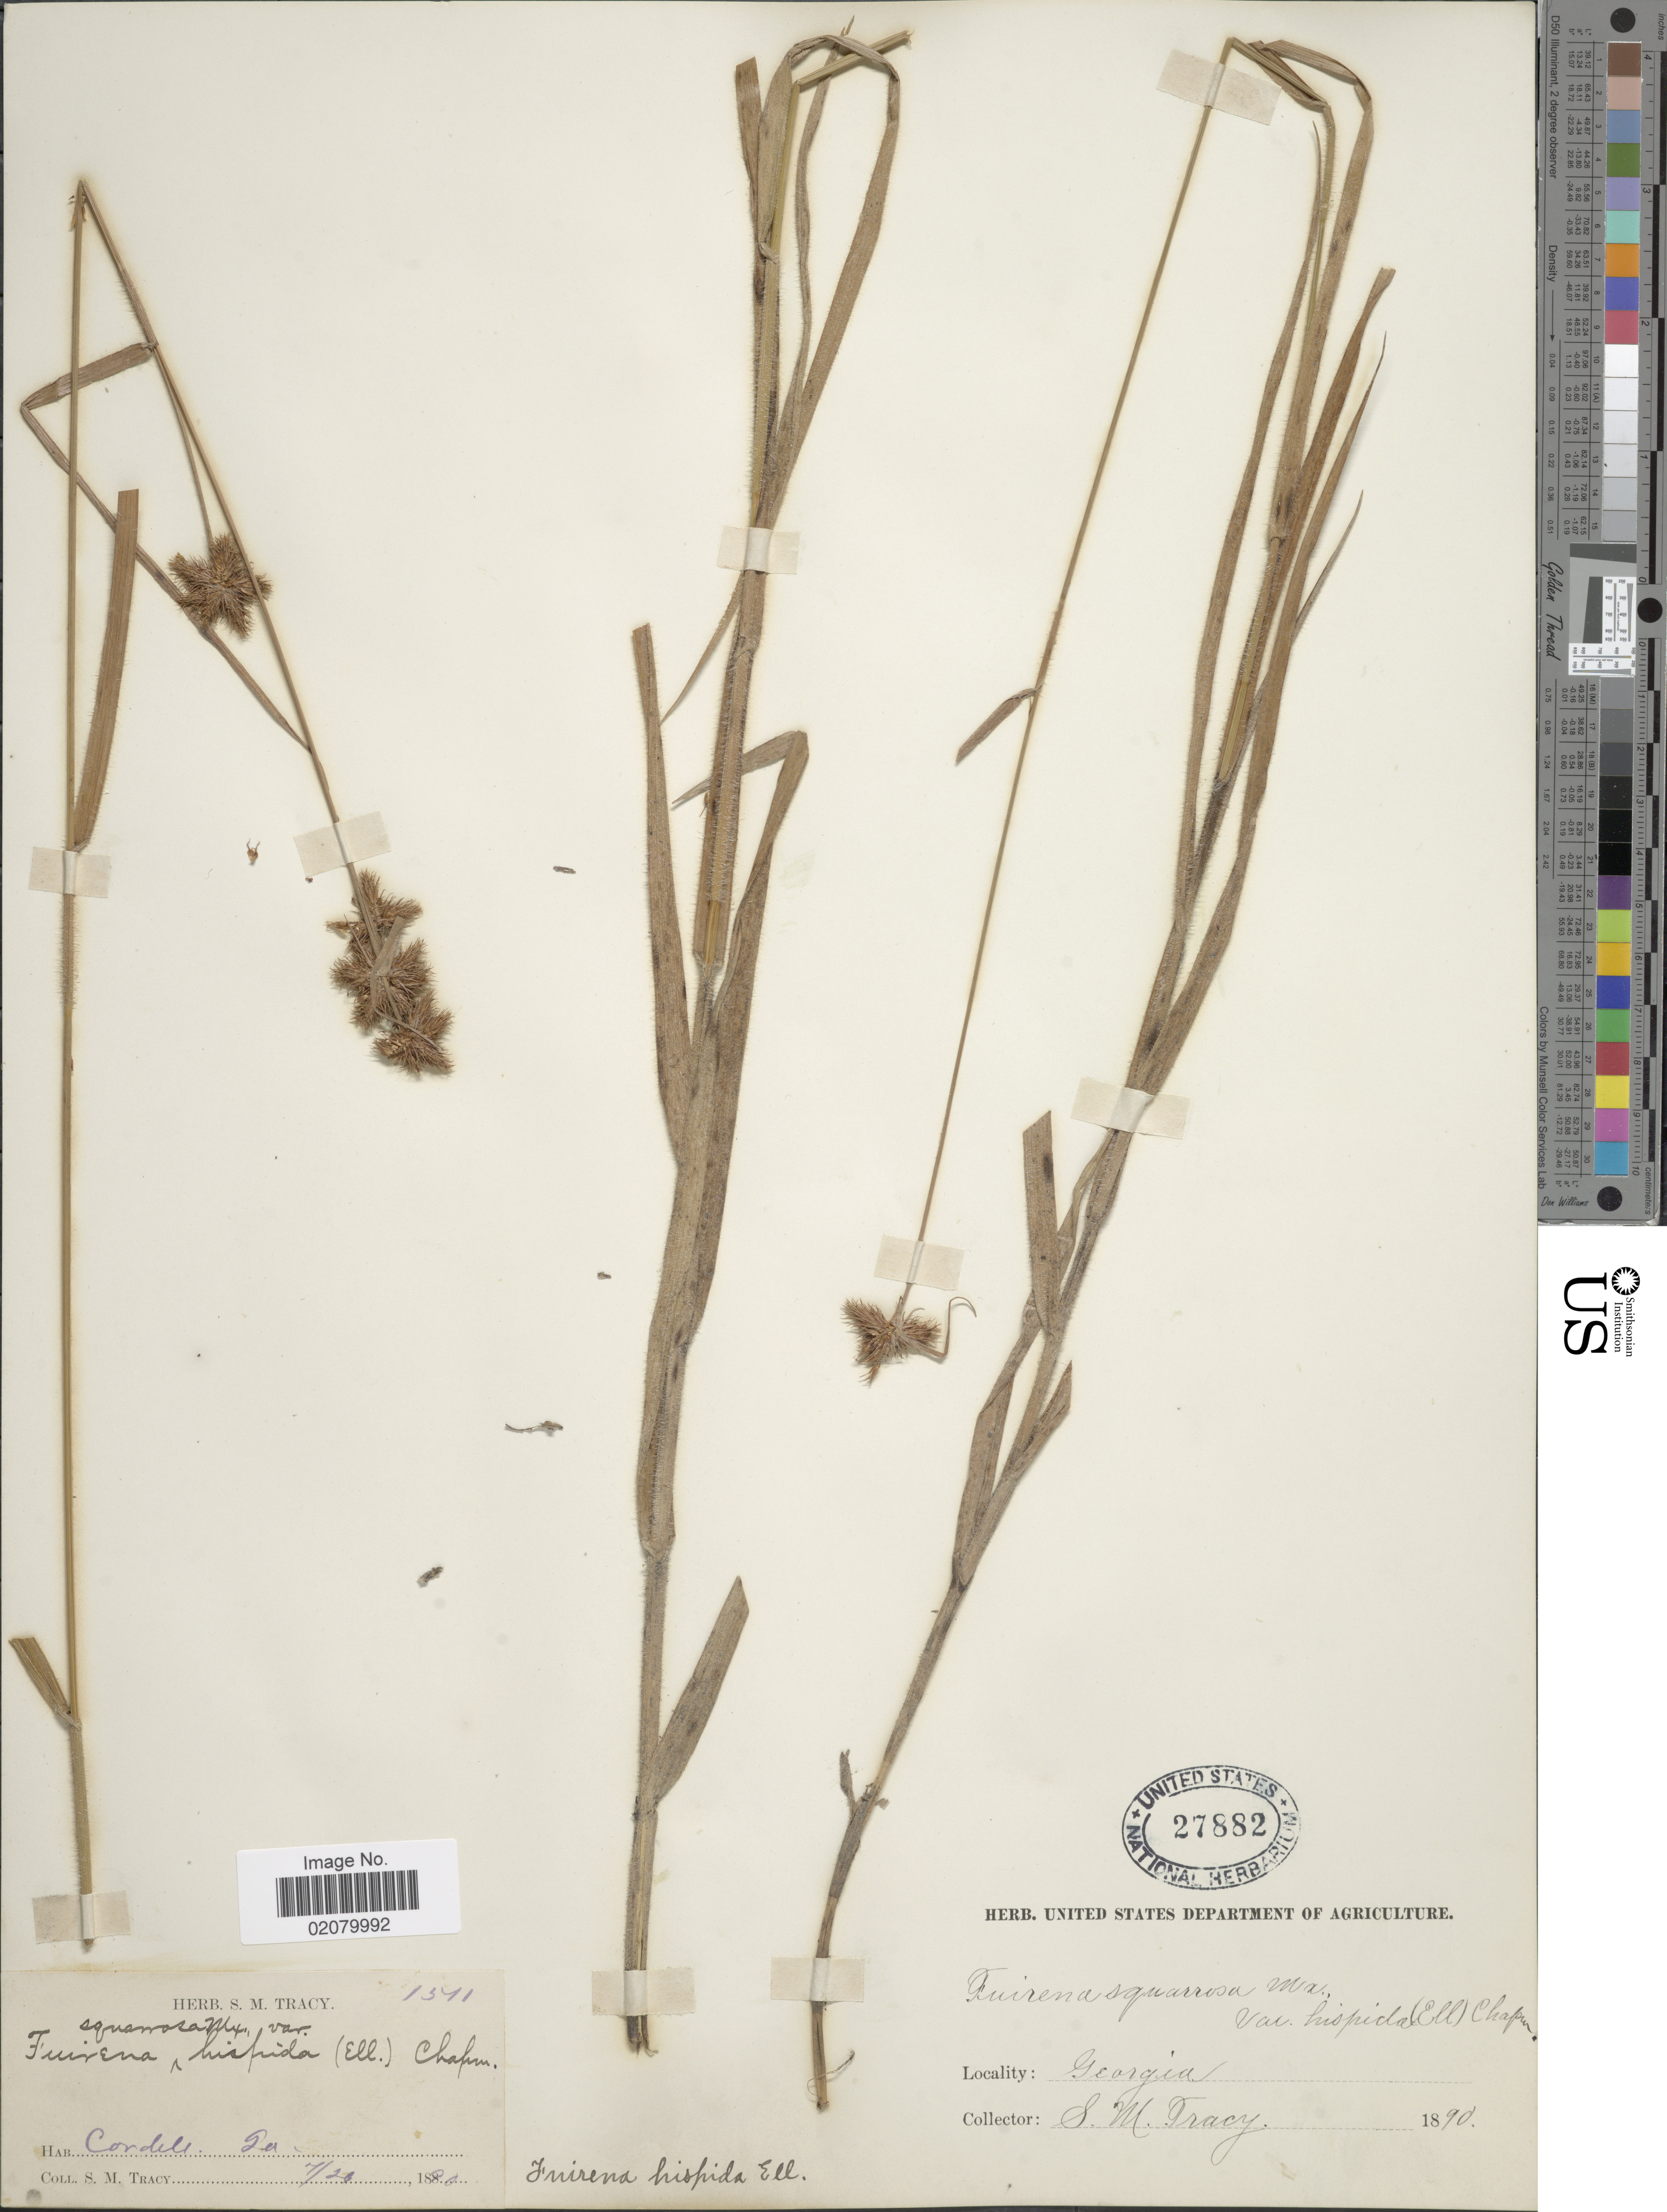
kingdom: Plantae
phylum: Tracheophyta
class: Liliopsida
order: Poales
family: Cyperaceae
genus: Fuirena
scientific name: Fuirena squarrosa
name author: Michx.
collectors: S. M. Tracy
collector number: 1341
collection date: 1890-07-20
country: United States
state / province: Georgia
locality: Cordele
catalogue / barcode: US 27882